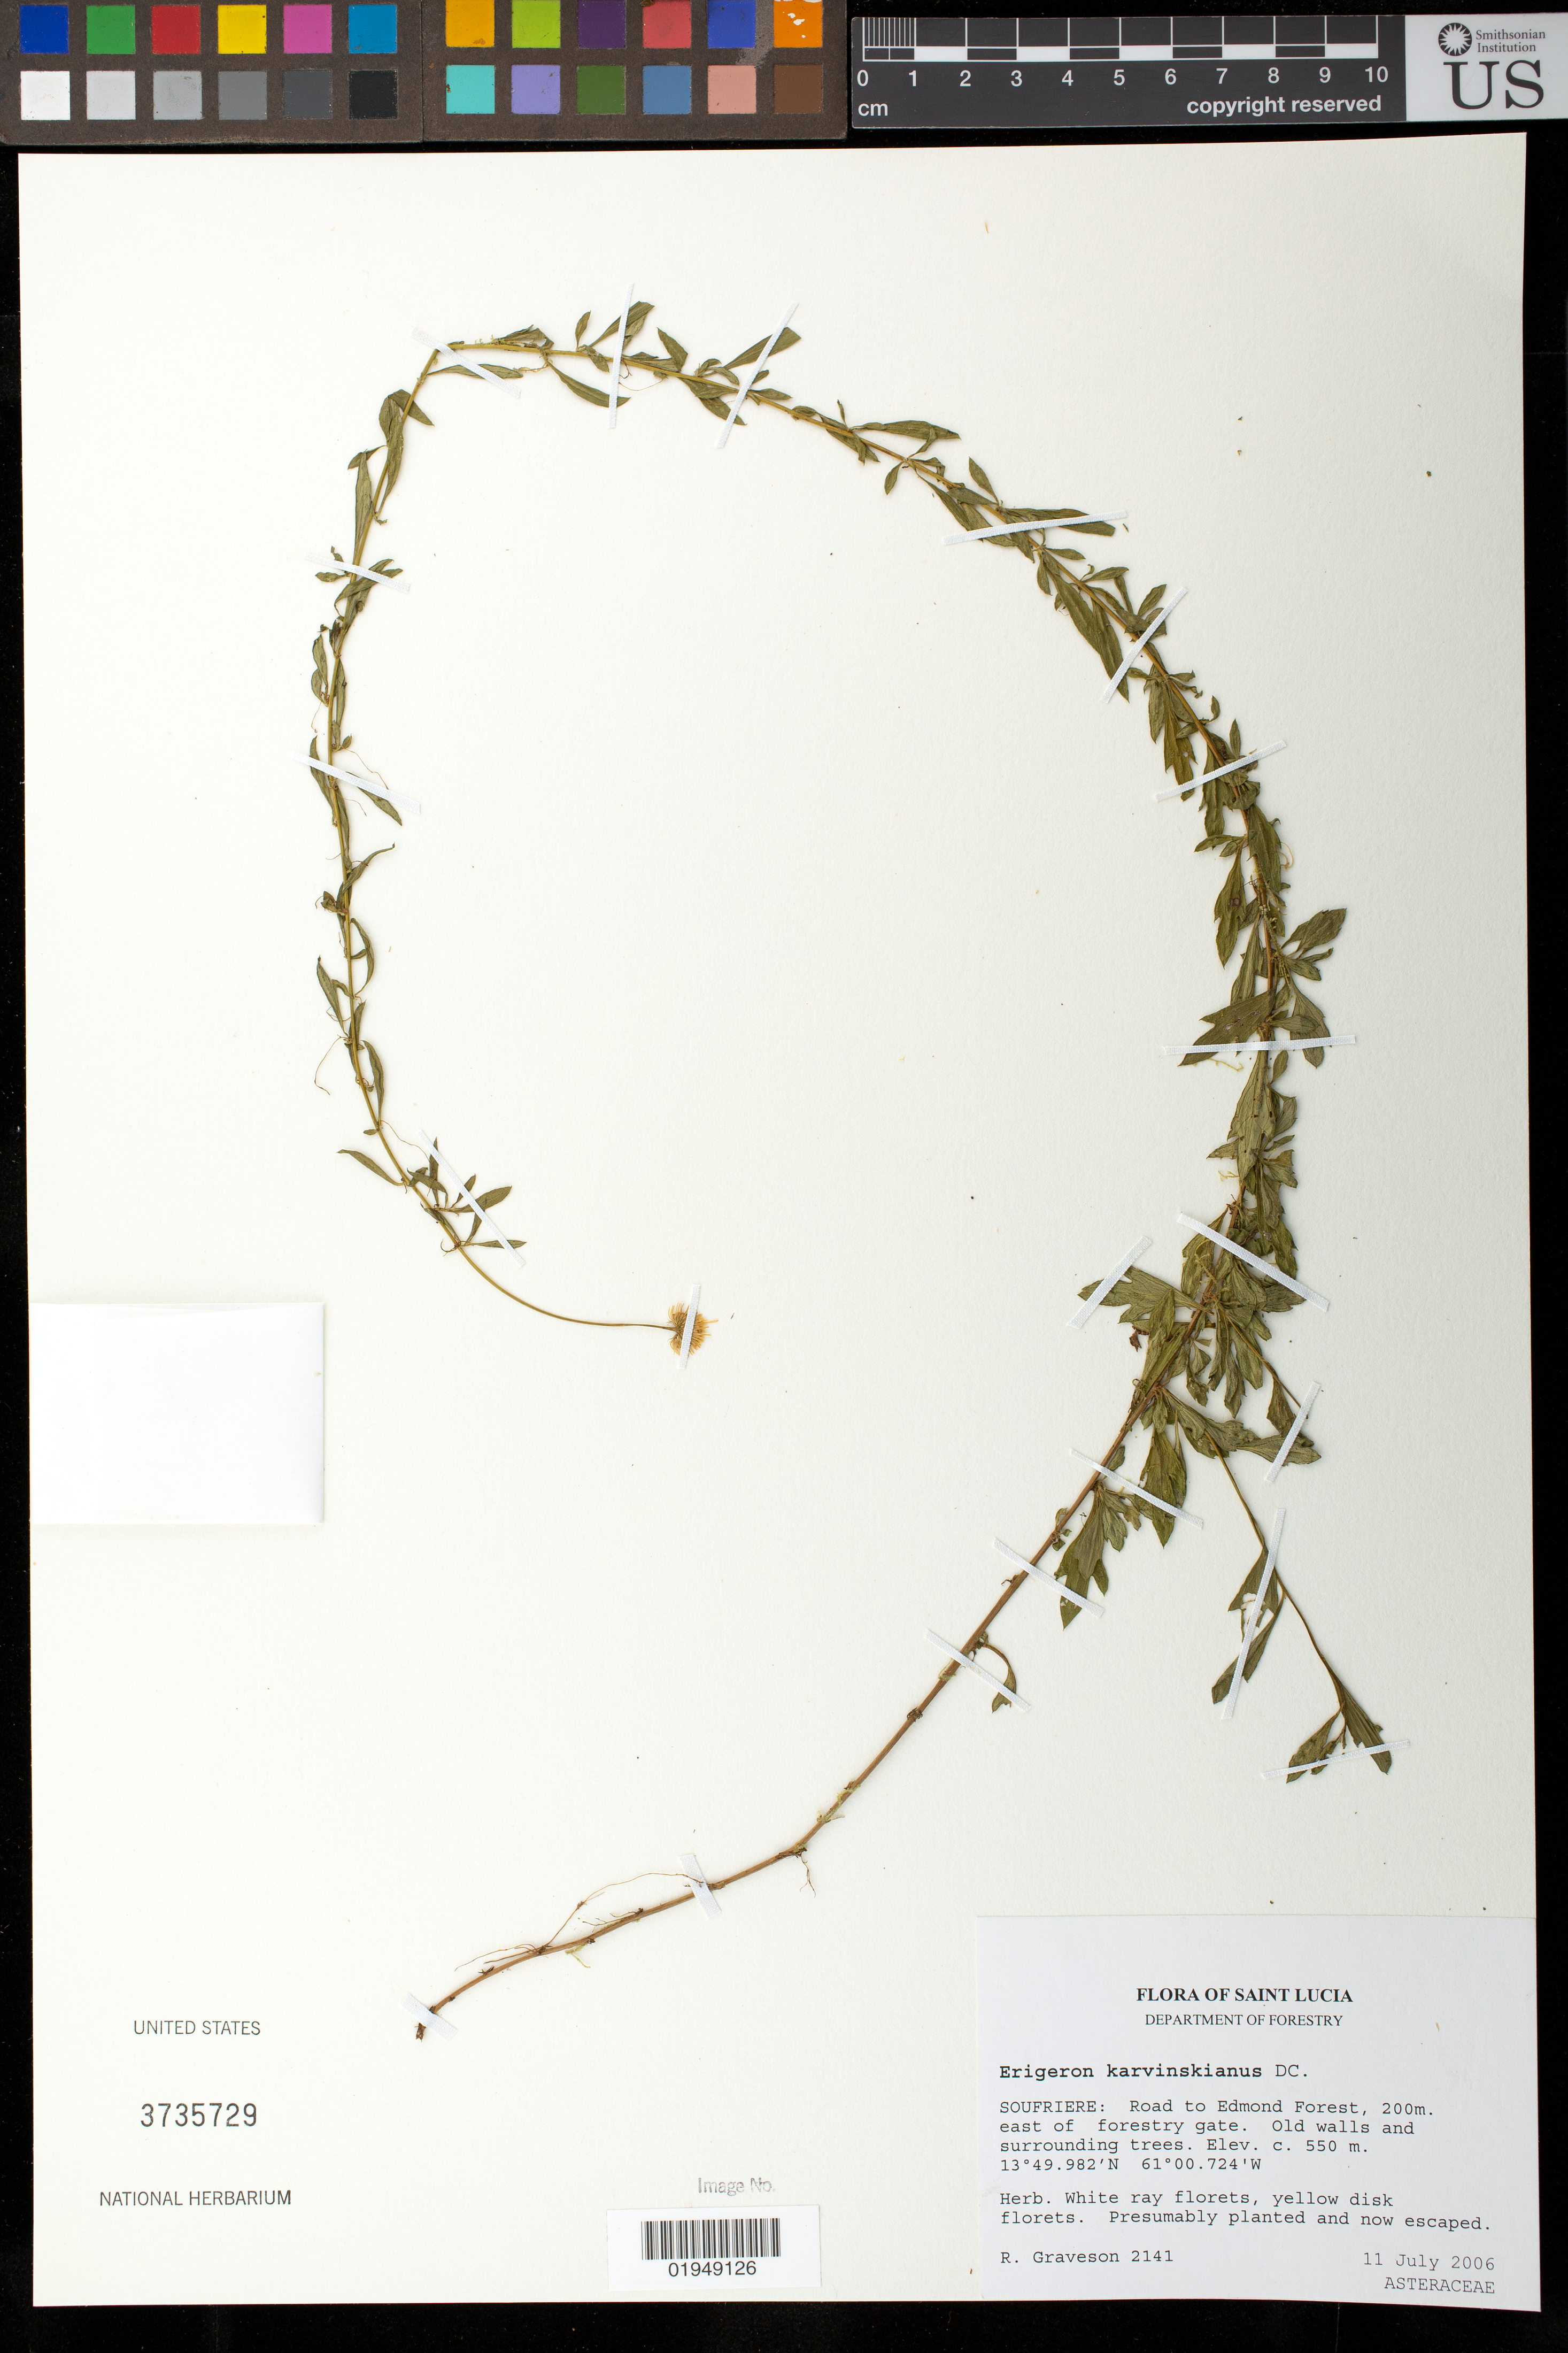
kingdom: Plantae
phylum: Tracheophyta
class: Magnoliopsida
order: Asterales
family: Asteraceae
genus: Erigeron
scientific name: Erigeron karvinskianus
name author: DC.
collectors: R. Graveson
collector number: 2141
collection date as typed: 11 Jul 2006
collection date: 2006-07-11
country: St. Lucia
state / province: Soufriere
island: St. Lucia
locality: Road to Edmond Forest, 200m. east of forestry gate.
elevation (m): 550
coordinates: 13 49.982 N, 61 00.724 W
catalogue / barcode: US 3735729